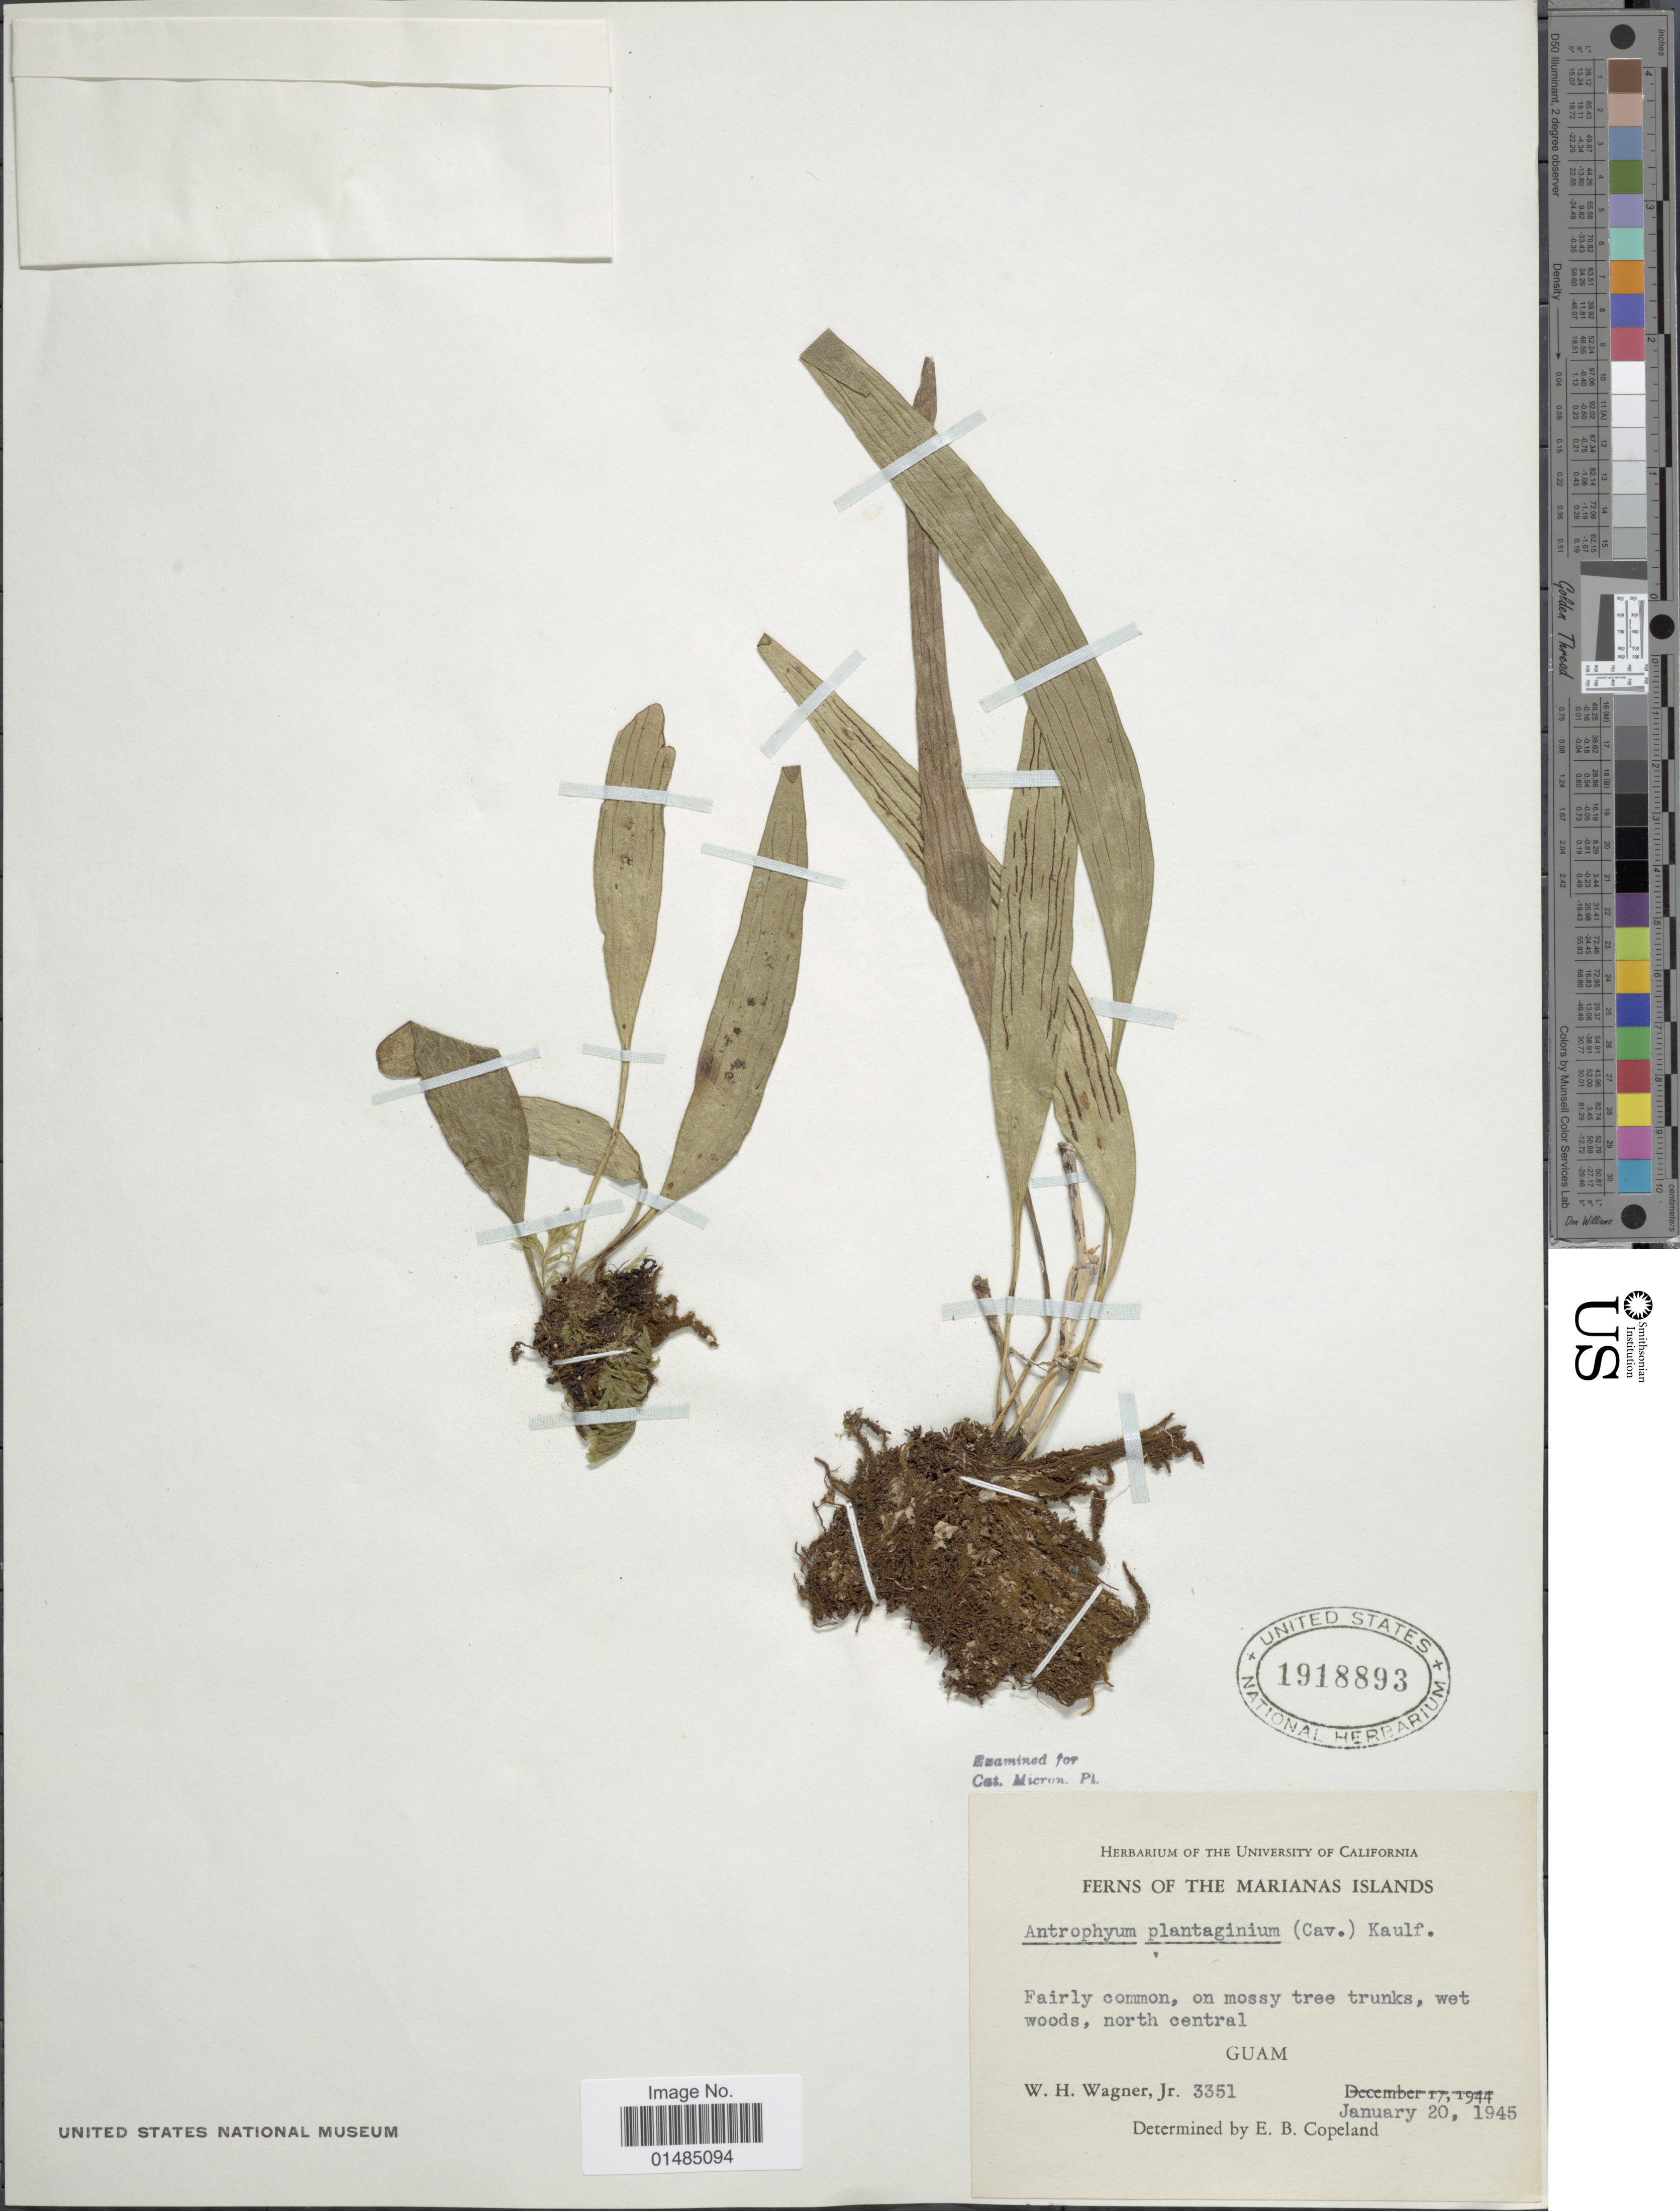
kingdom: Plantae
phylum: Tracheophyta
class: Polypodiopsida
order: Polypodiales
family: Pteridaceae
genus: Antrophyum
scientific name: Antrophyum plantagineum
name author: (Cav.) Kaulf.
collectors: W. H. Wagner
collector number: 3351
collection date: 1945-01-20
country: Guam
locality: The Marianas Islands, North Central Guam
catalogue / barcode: US 1918893